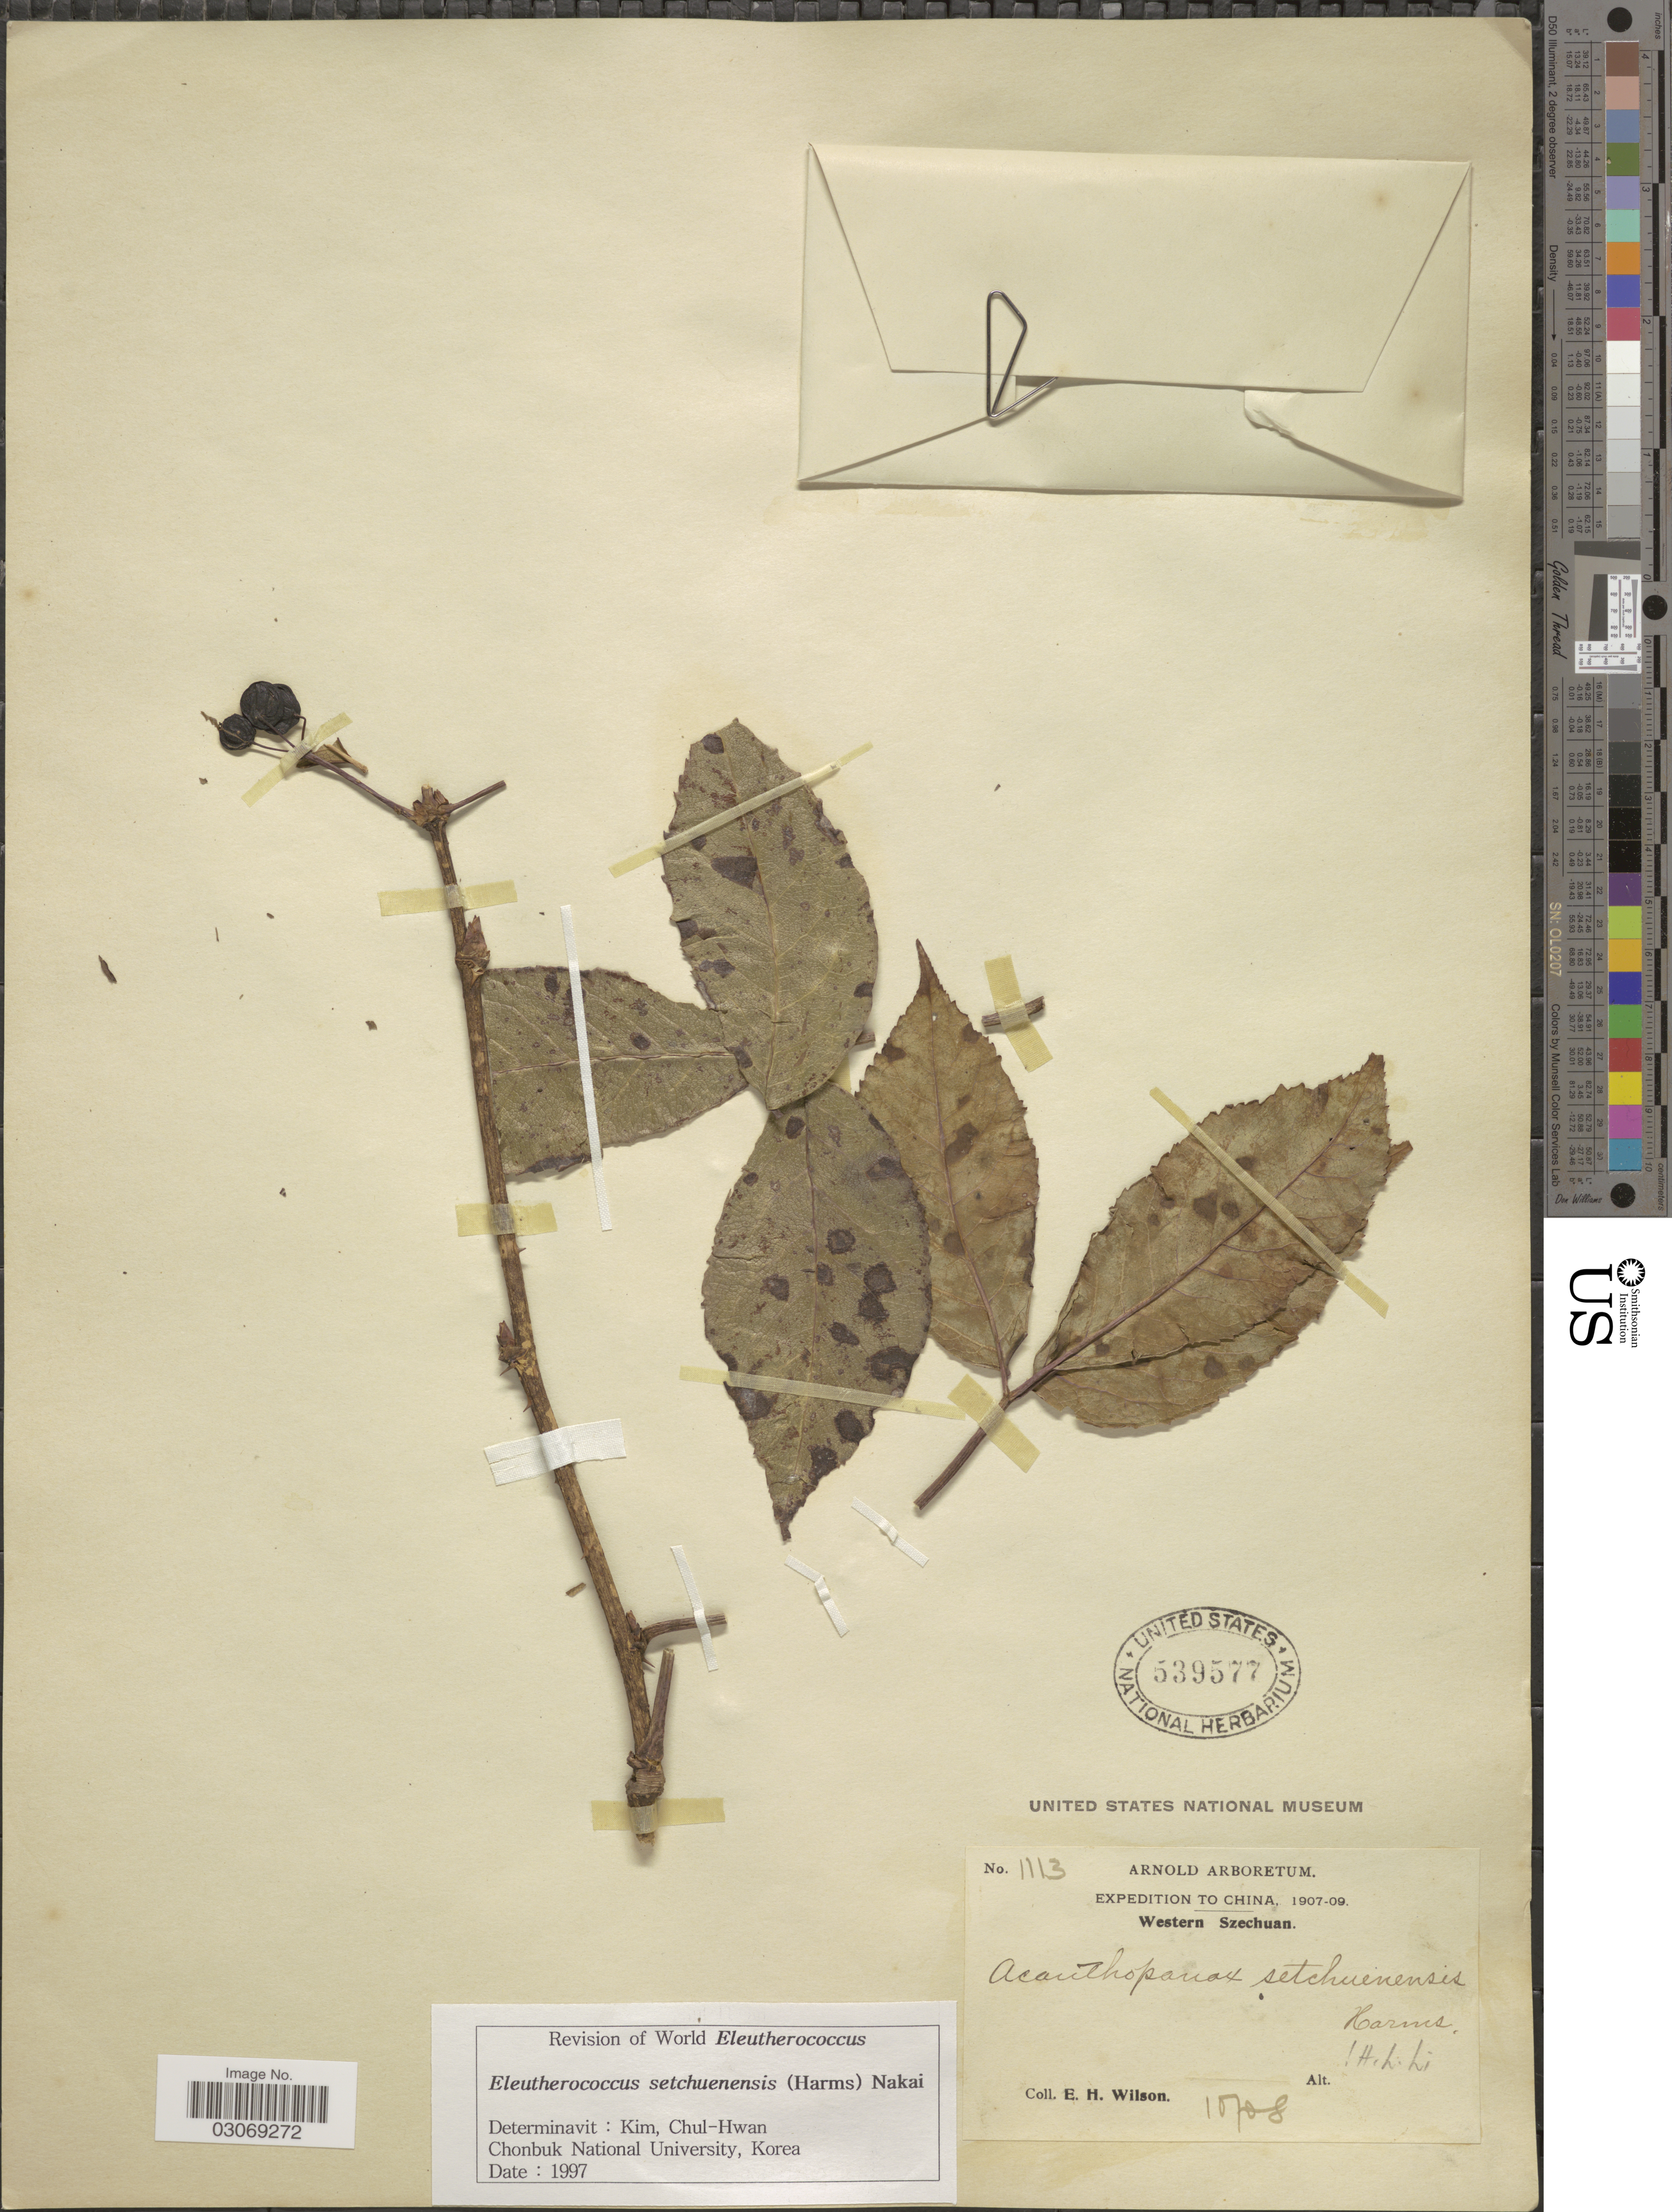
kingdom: Plantae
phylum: Tracheophyta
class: Magnoliopsida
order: Apiales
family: Araliaceae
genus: Eleutherococcus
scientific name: Eleutherococcus setchuenensis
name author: (Harms) Nakai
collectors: E. Wilson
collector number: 1113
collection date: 1908-10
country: China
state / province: Sichuan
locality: Western Szechuan.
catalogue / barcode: US 539577